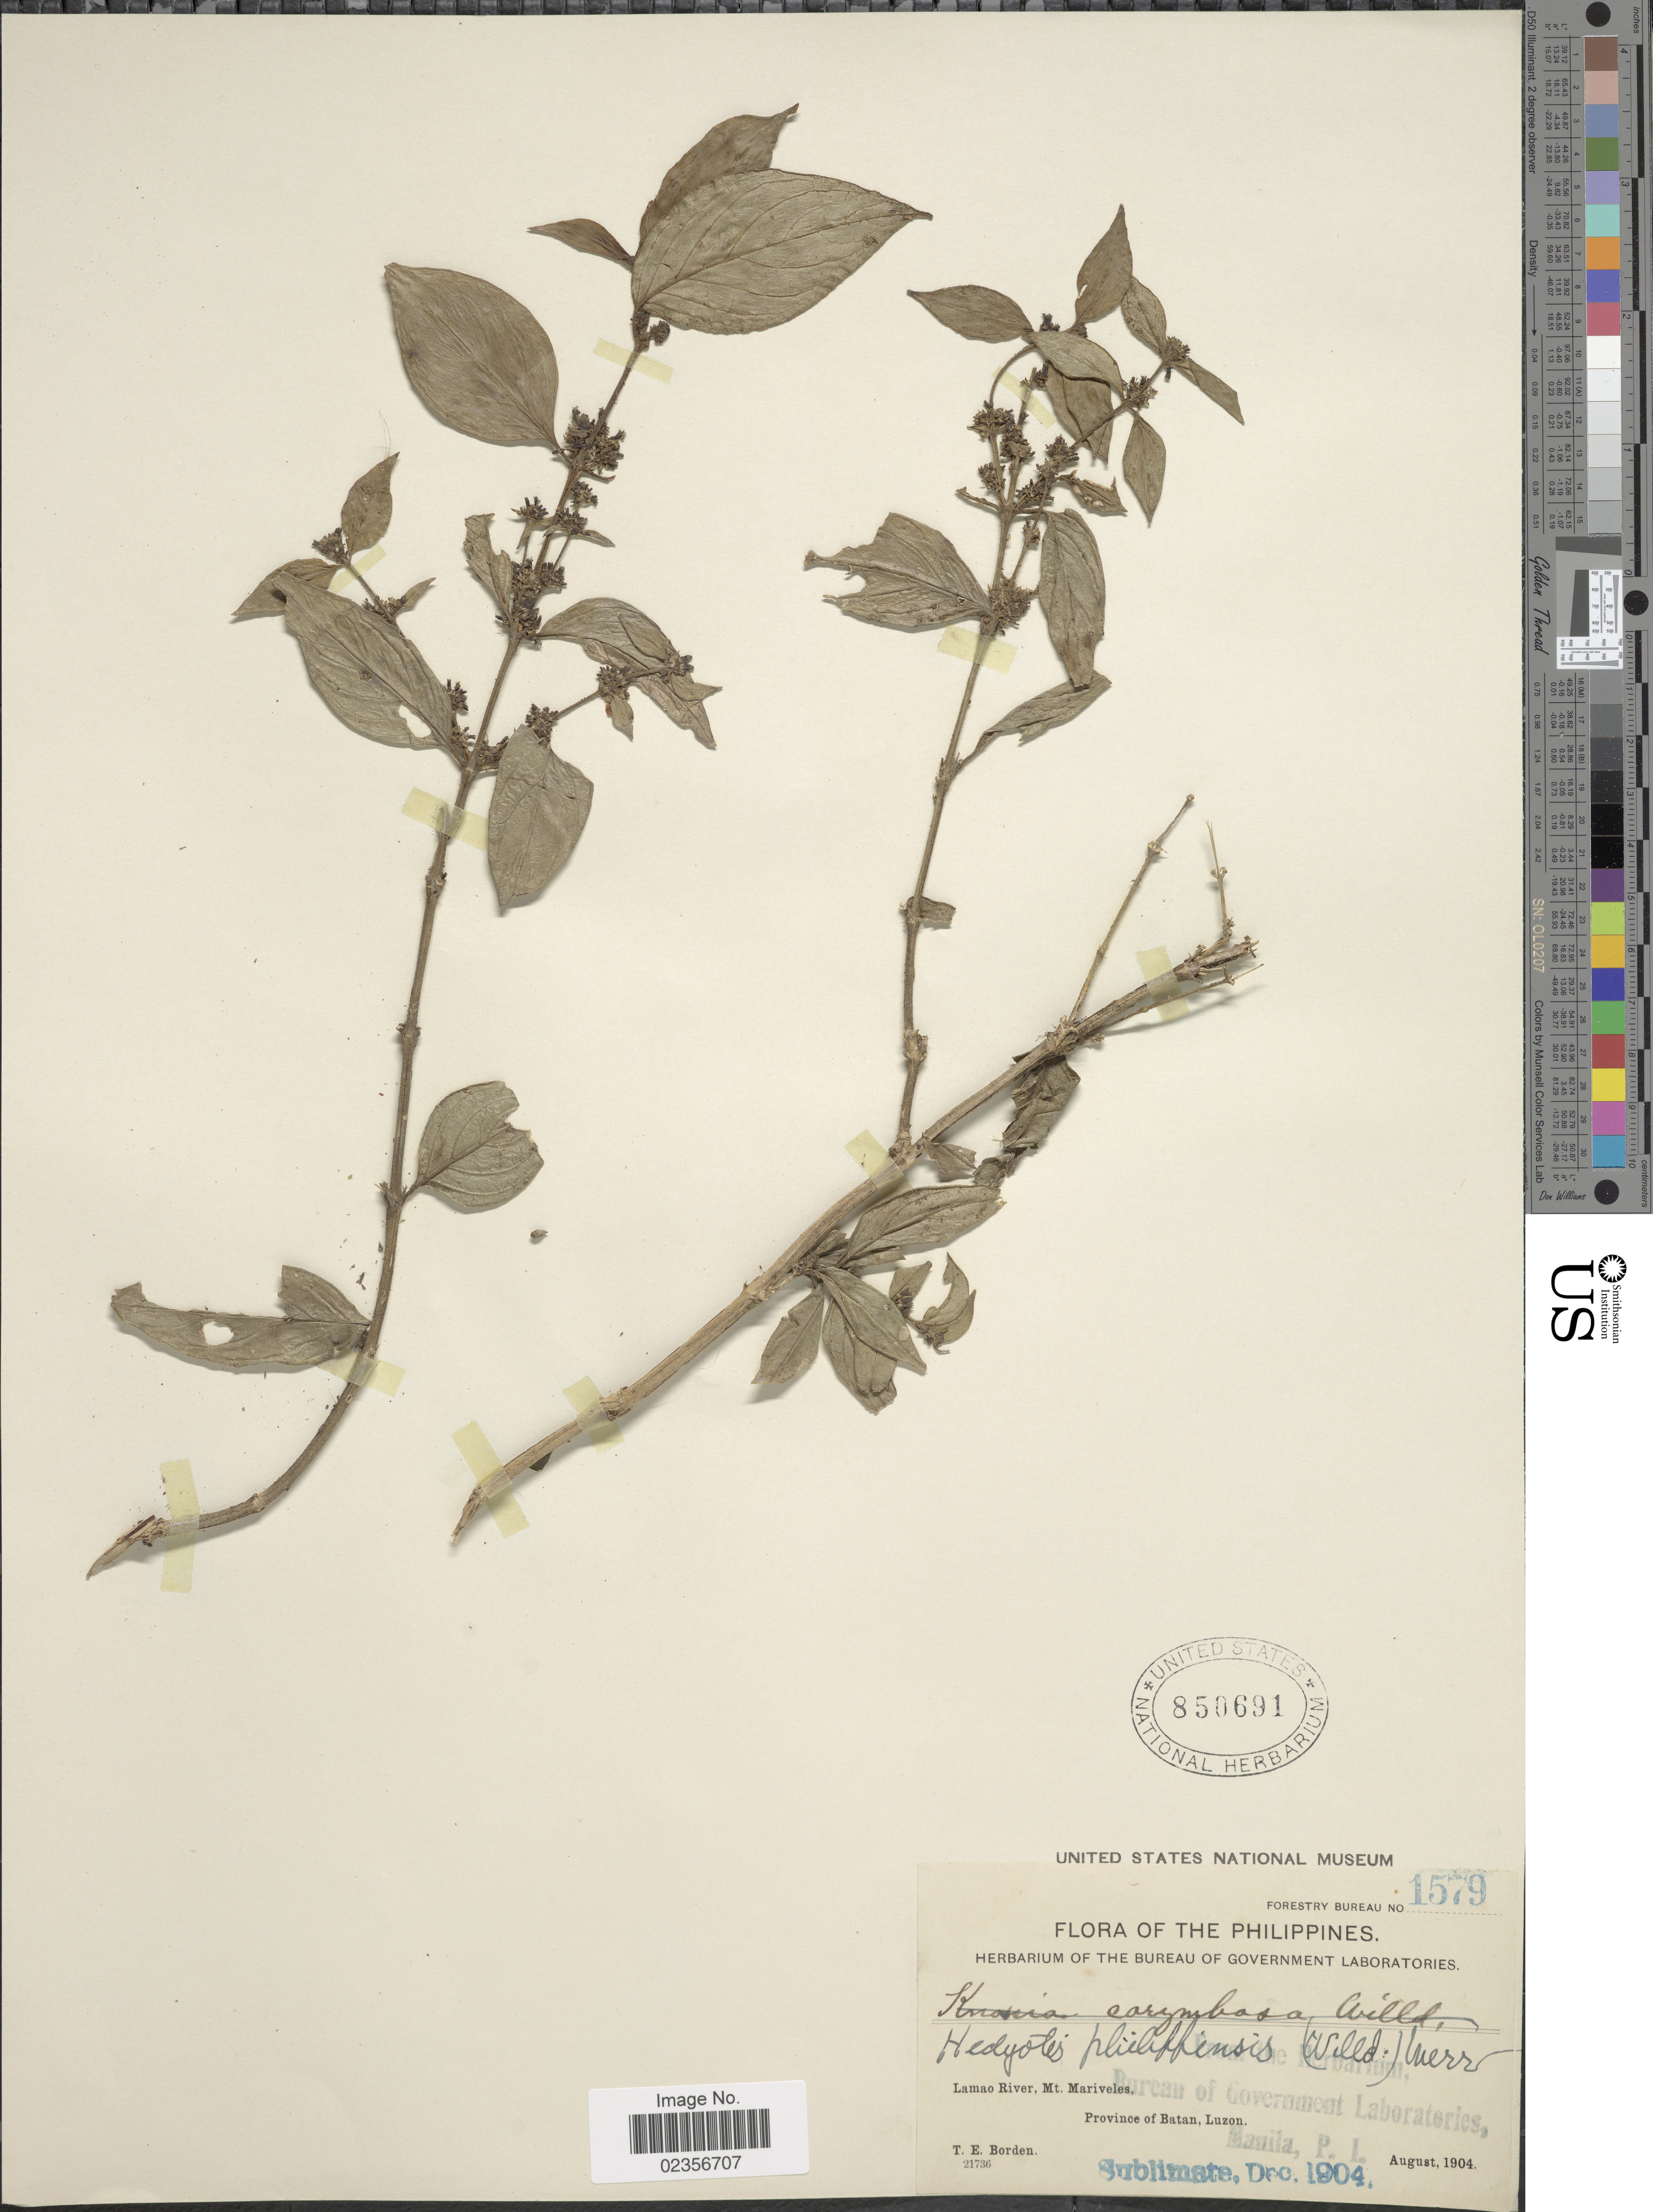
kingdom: Plantae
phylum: Tracheophyta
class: Magnoliopsida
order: Gentianales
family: Rubiaceae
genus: Hedyotis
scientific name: Hedyotis philippensis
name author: (Willd. ex Spreng.) Merr. ex C.B. Rob.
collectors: T. E. Borden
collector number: Forestry Bureau 1579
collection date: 1904-08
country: Philippines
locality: Lamao River, Mt. Mariveles, Province of Batan, Luzon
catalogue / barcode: US 850691